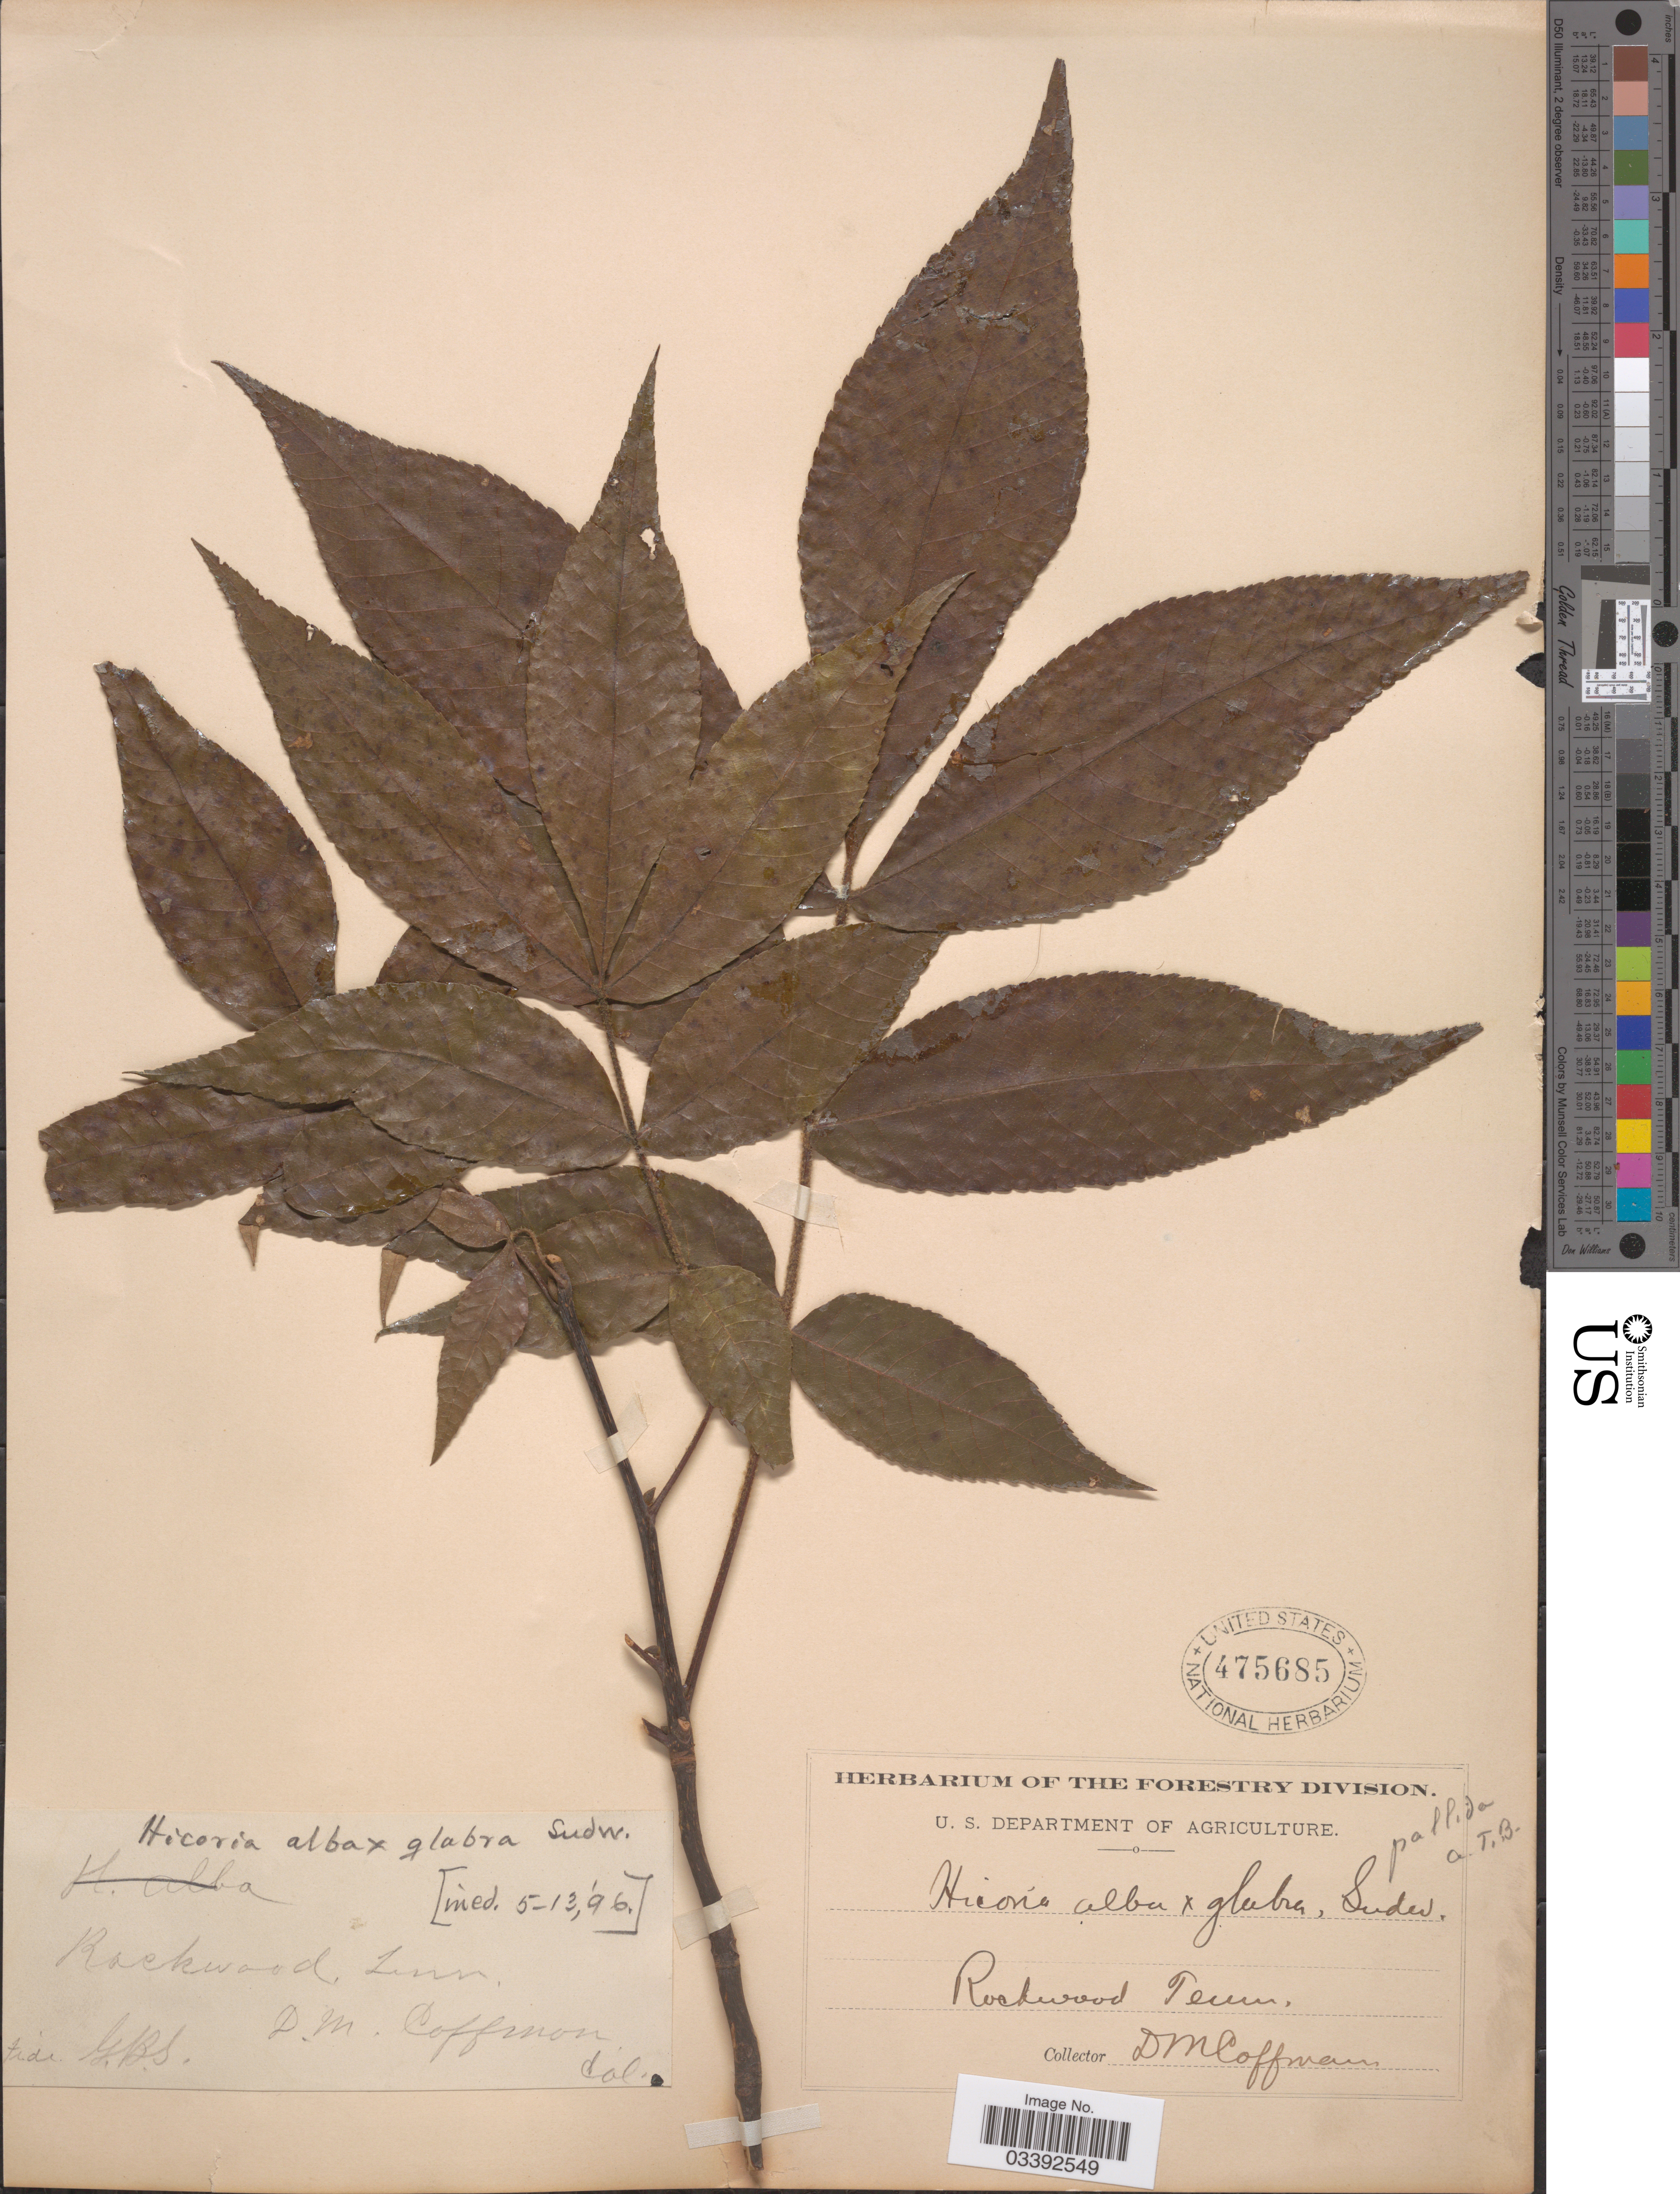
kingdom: Plantae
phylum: Tracheophyta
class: Magnoliopsida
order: Fagales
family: Juglandaceae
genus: Carya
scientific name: Carya tomentosa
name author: (Lam.) Nutt.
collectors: D. M. Coffman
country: United States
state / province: Tennessee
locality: Rockwood.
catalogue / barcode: US 475685